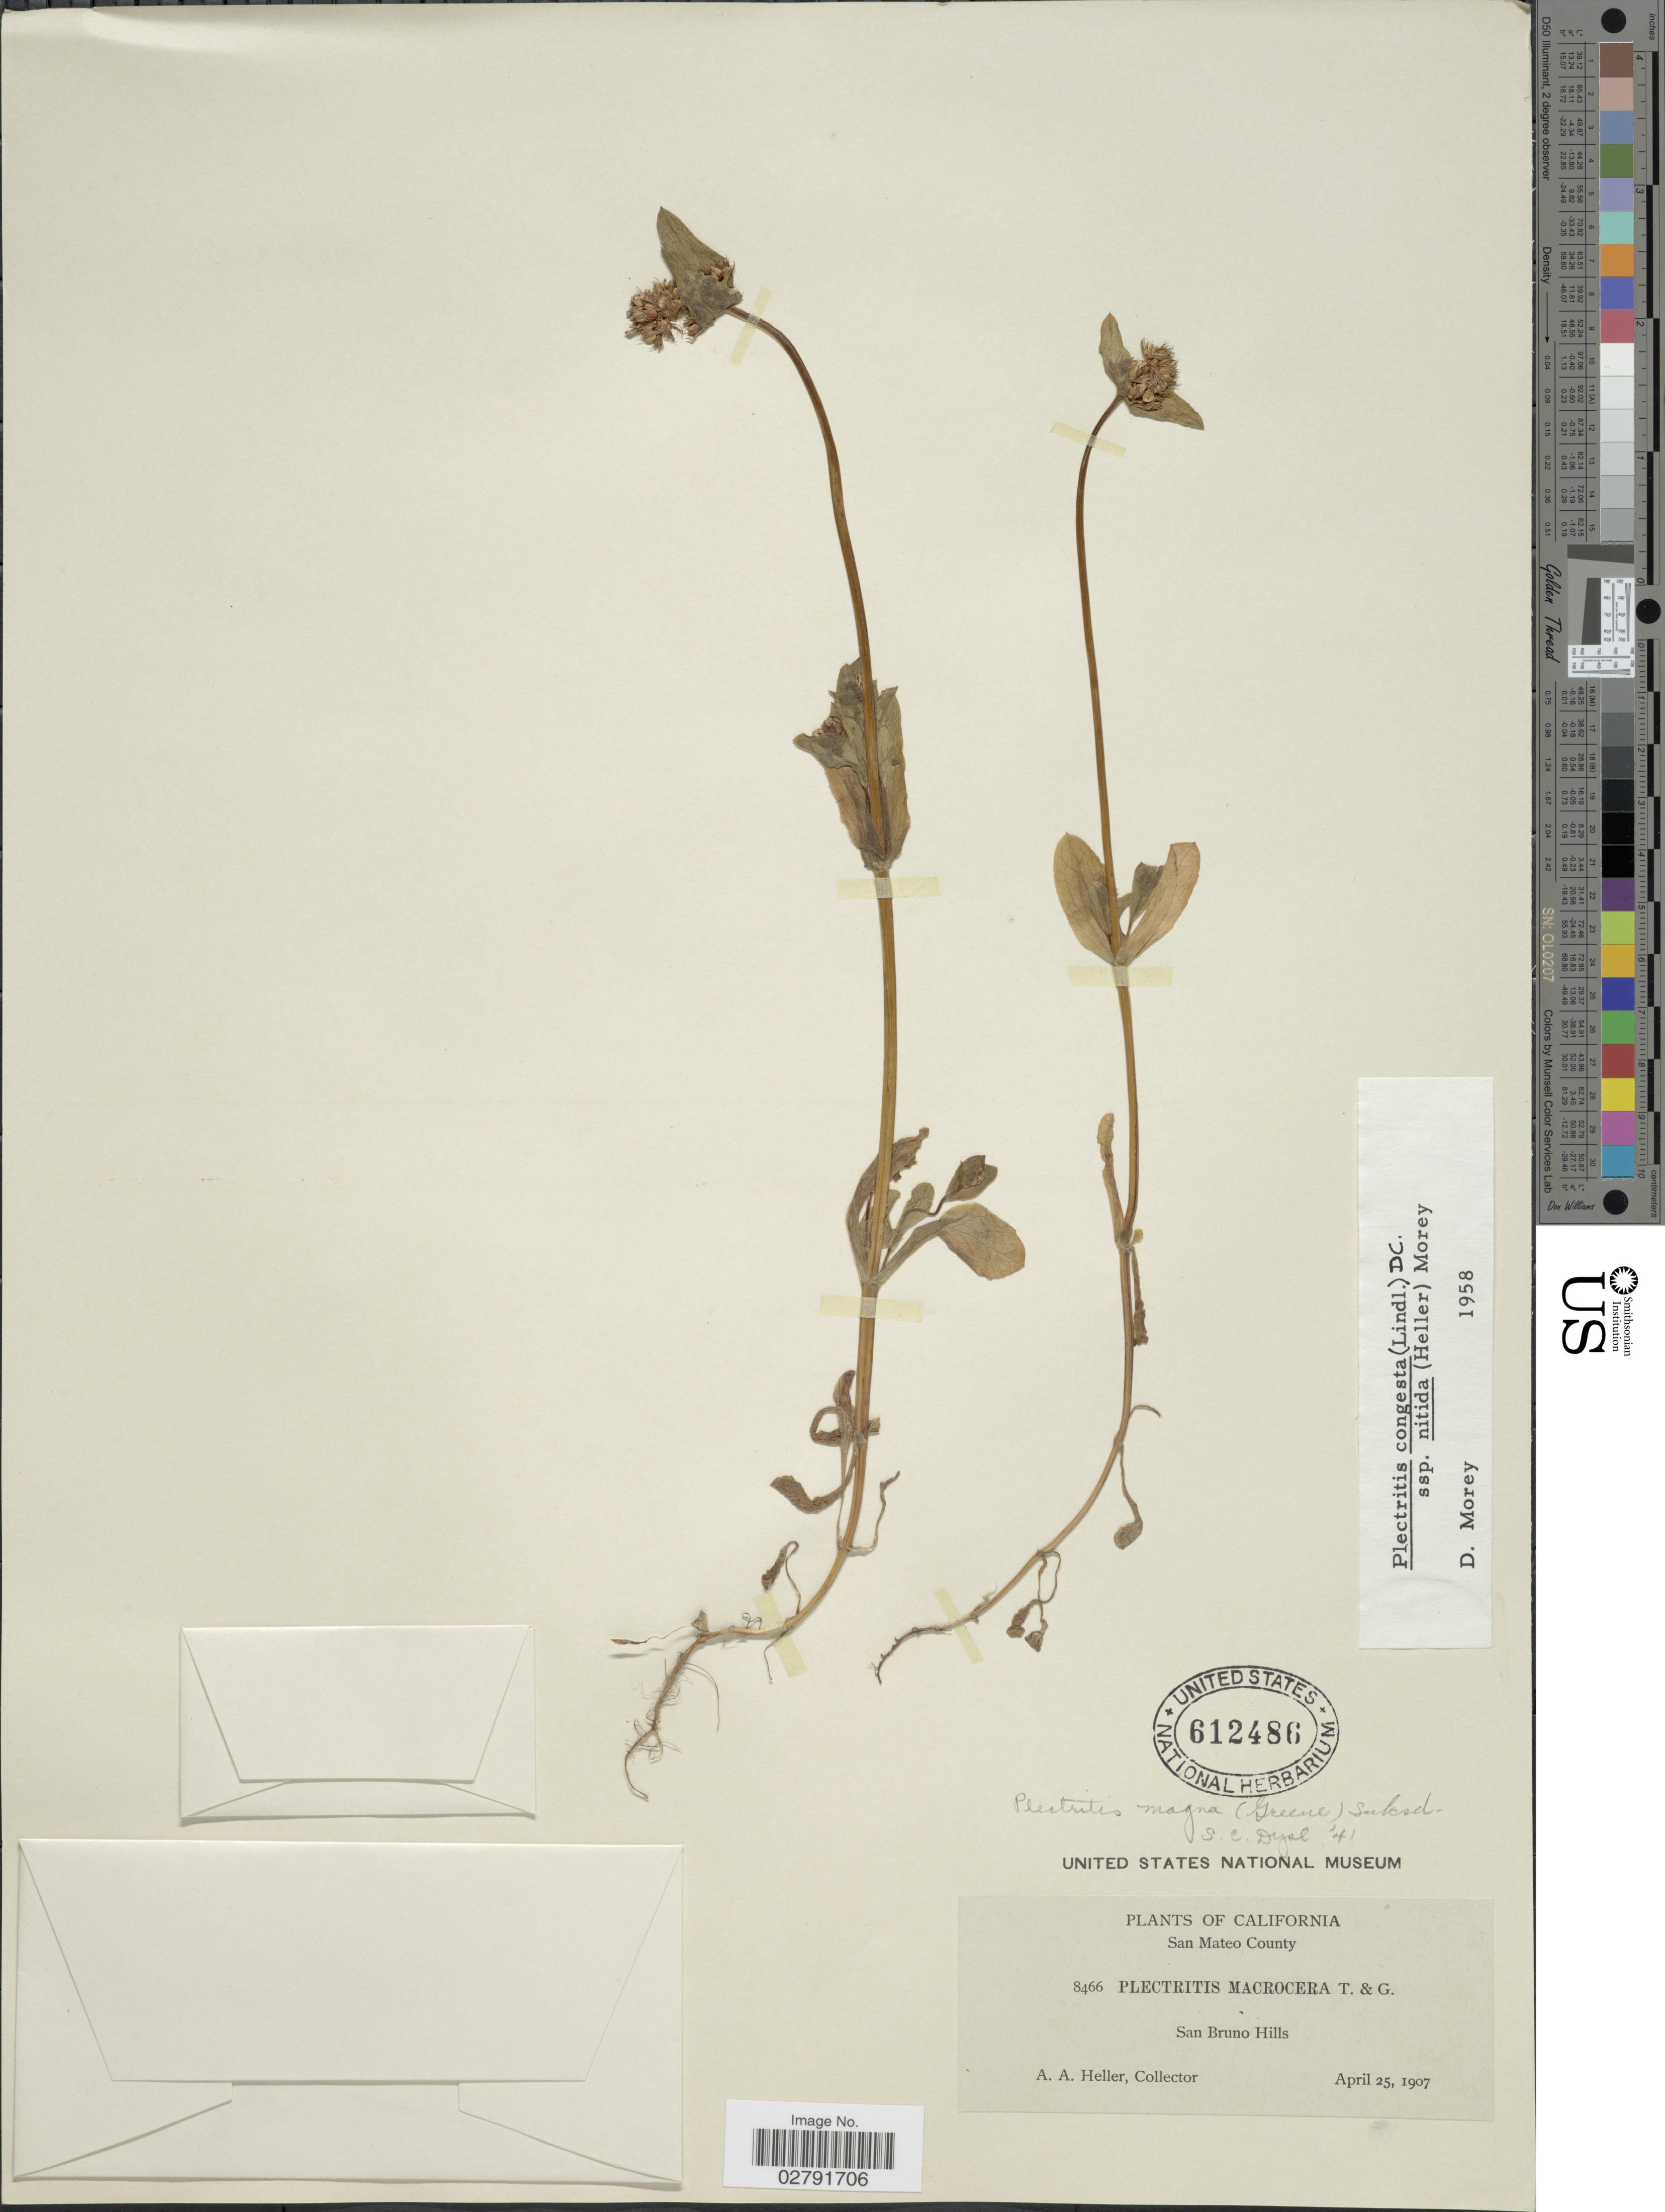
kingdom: Plantae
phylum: Tracheophyta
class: Magnoliopsida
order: Dipsacales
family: Caprifoliaceae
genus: Plectritis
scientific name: Plectritis congesta subsp. nitida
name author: (A. Heller) Morey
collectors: A. A. Heller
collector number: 8466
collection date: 1907-04-25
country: United States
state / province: California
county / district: San Mateo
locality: San Mateo County. San Bruno Hills.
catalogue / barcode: US 612486